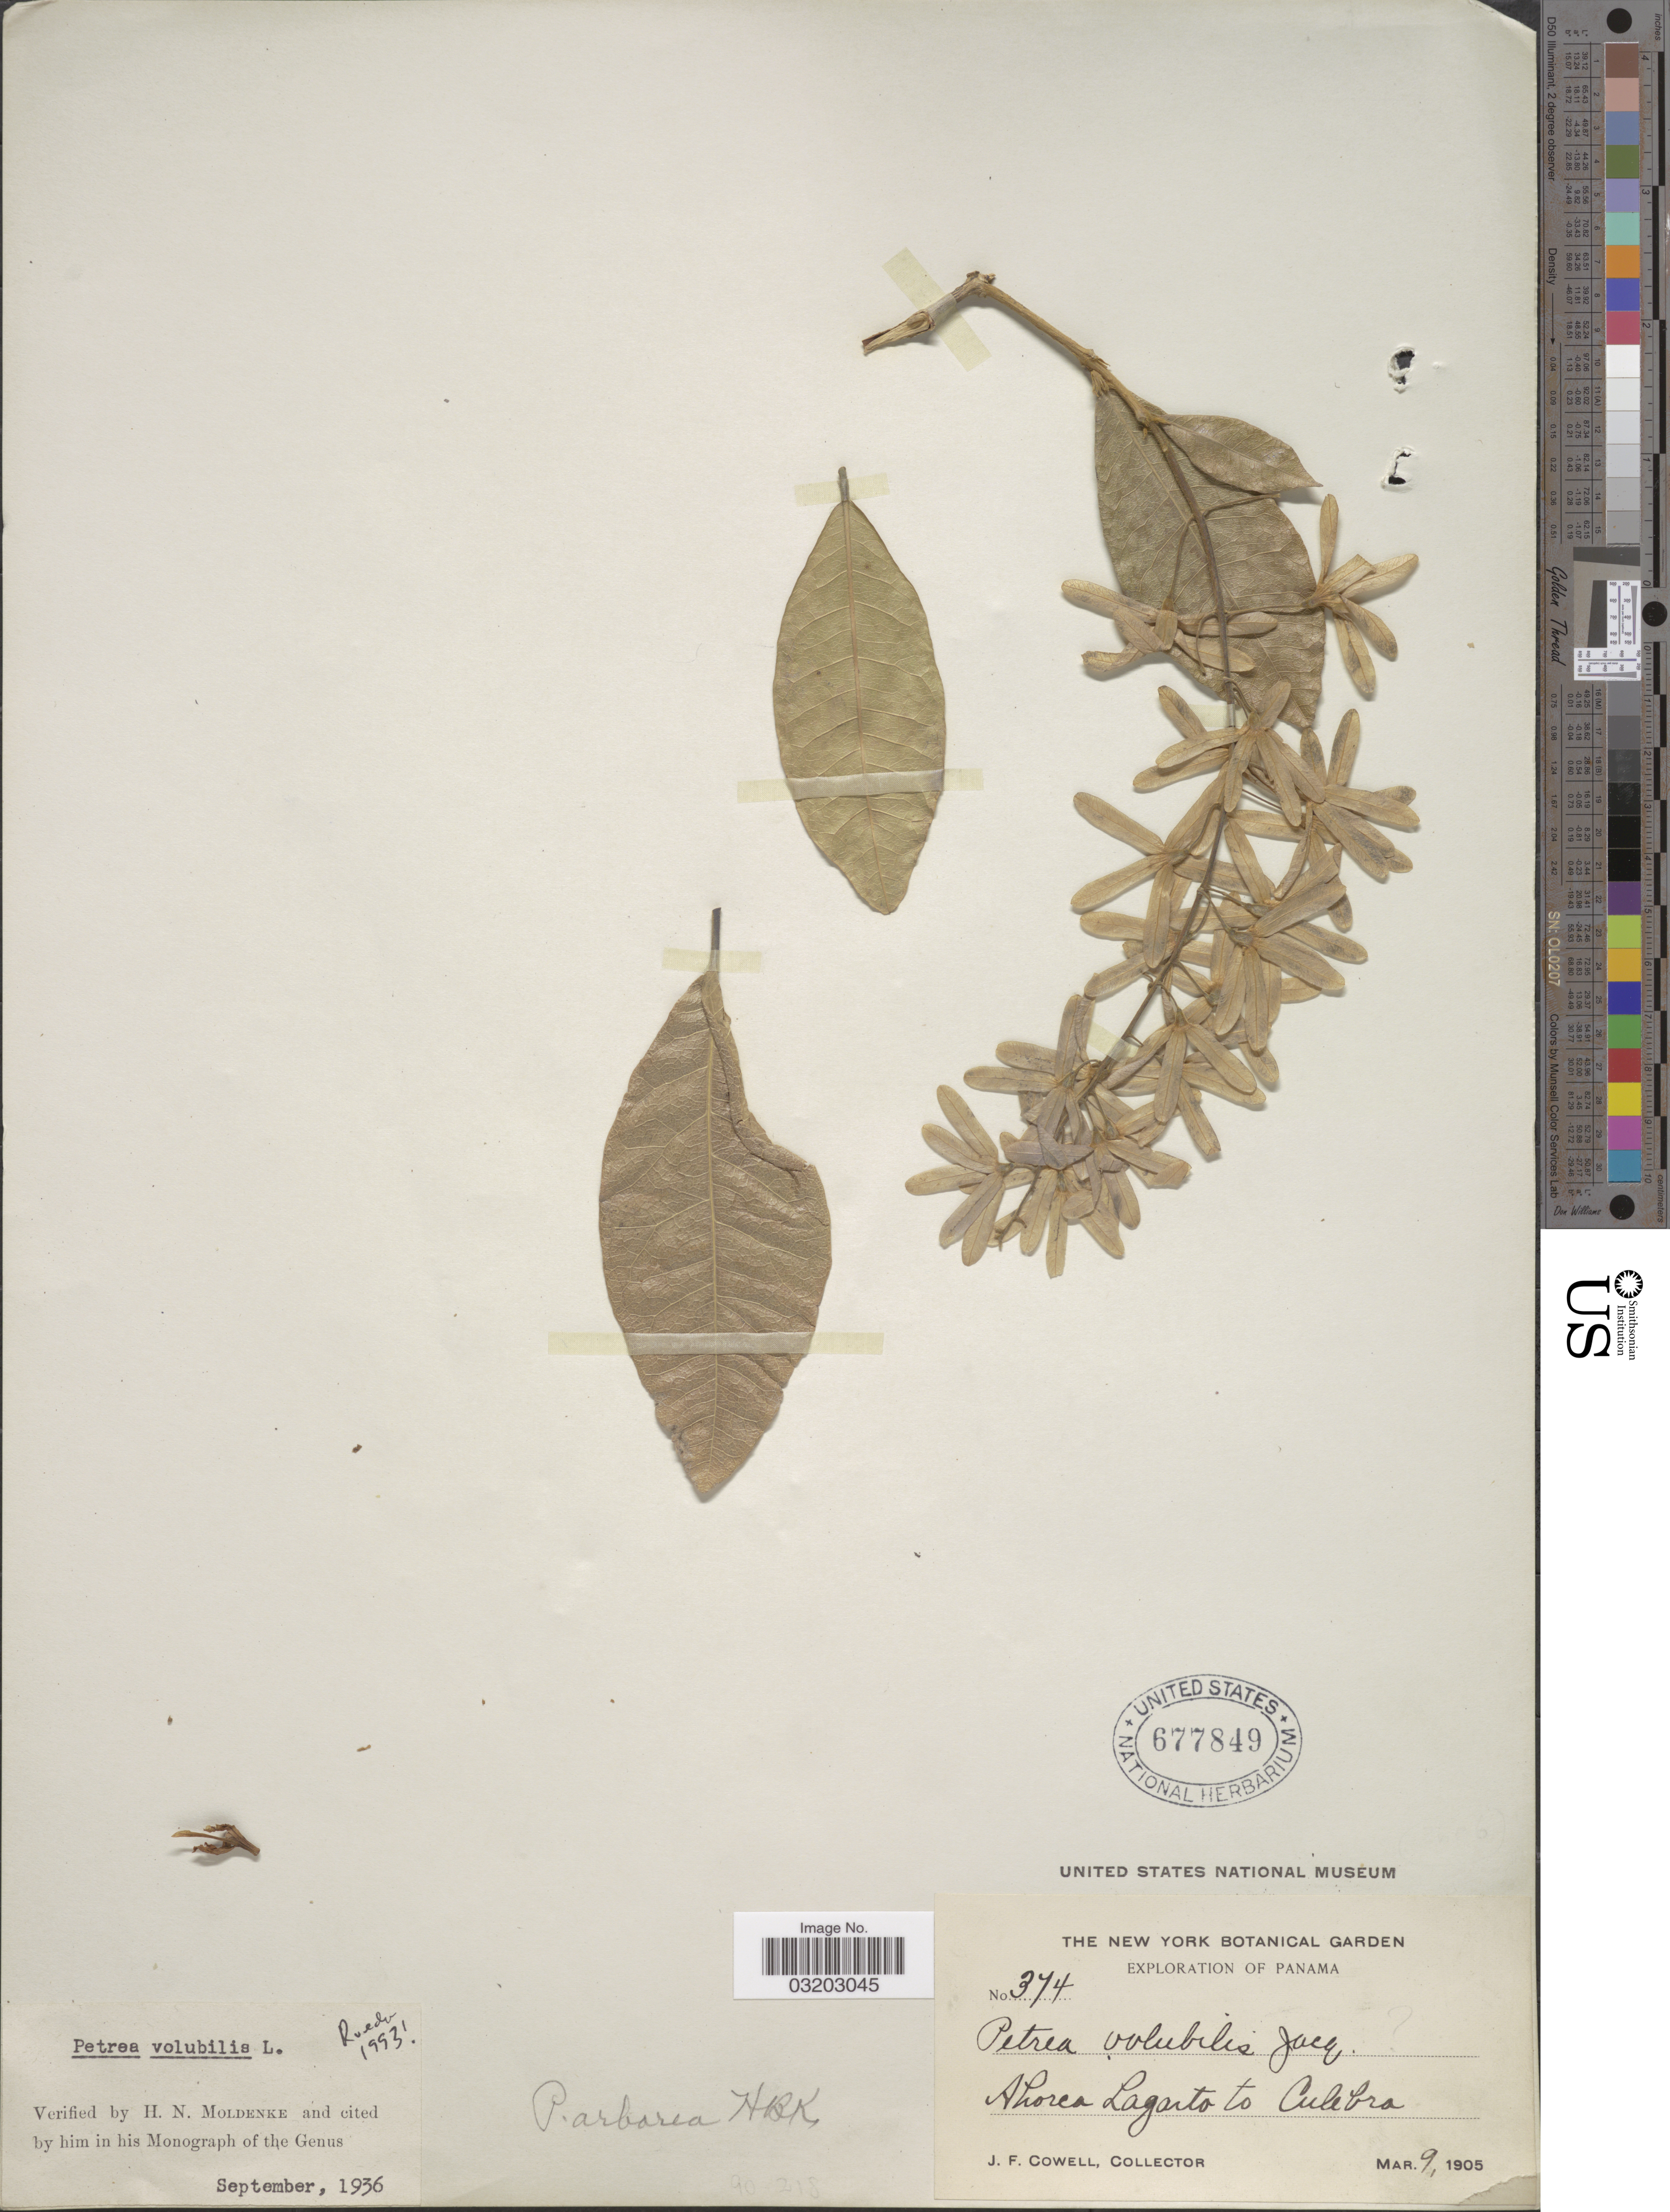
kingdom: Plantae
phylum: Tracheophyta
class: Magnoliopsida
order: Lamiales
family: Verbenaceae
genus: Petrea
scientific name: Petrea volubilis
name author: L.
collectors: J. F. Cowell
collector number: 374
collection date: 1905-03-09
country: Panama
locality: Ahorca Lagarto to Culebra.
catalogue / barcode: US 677849